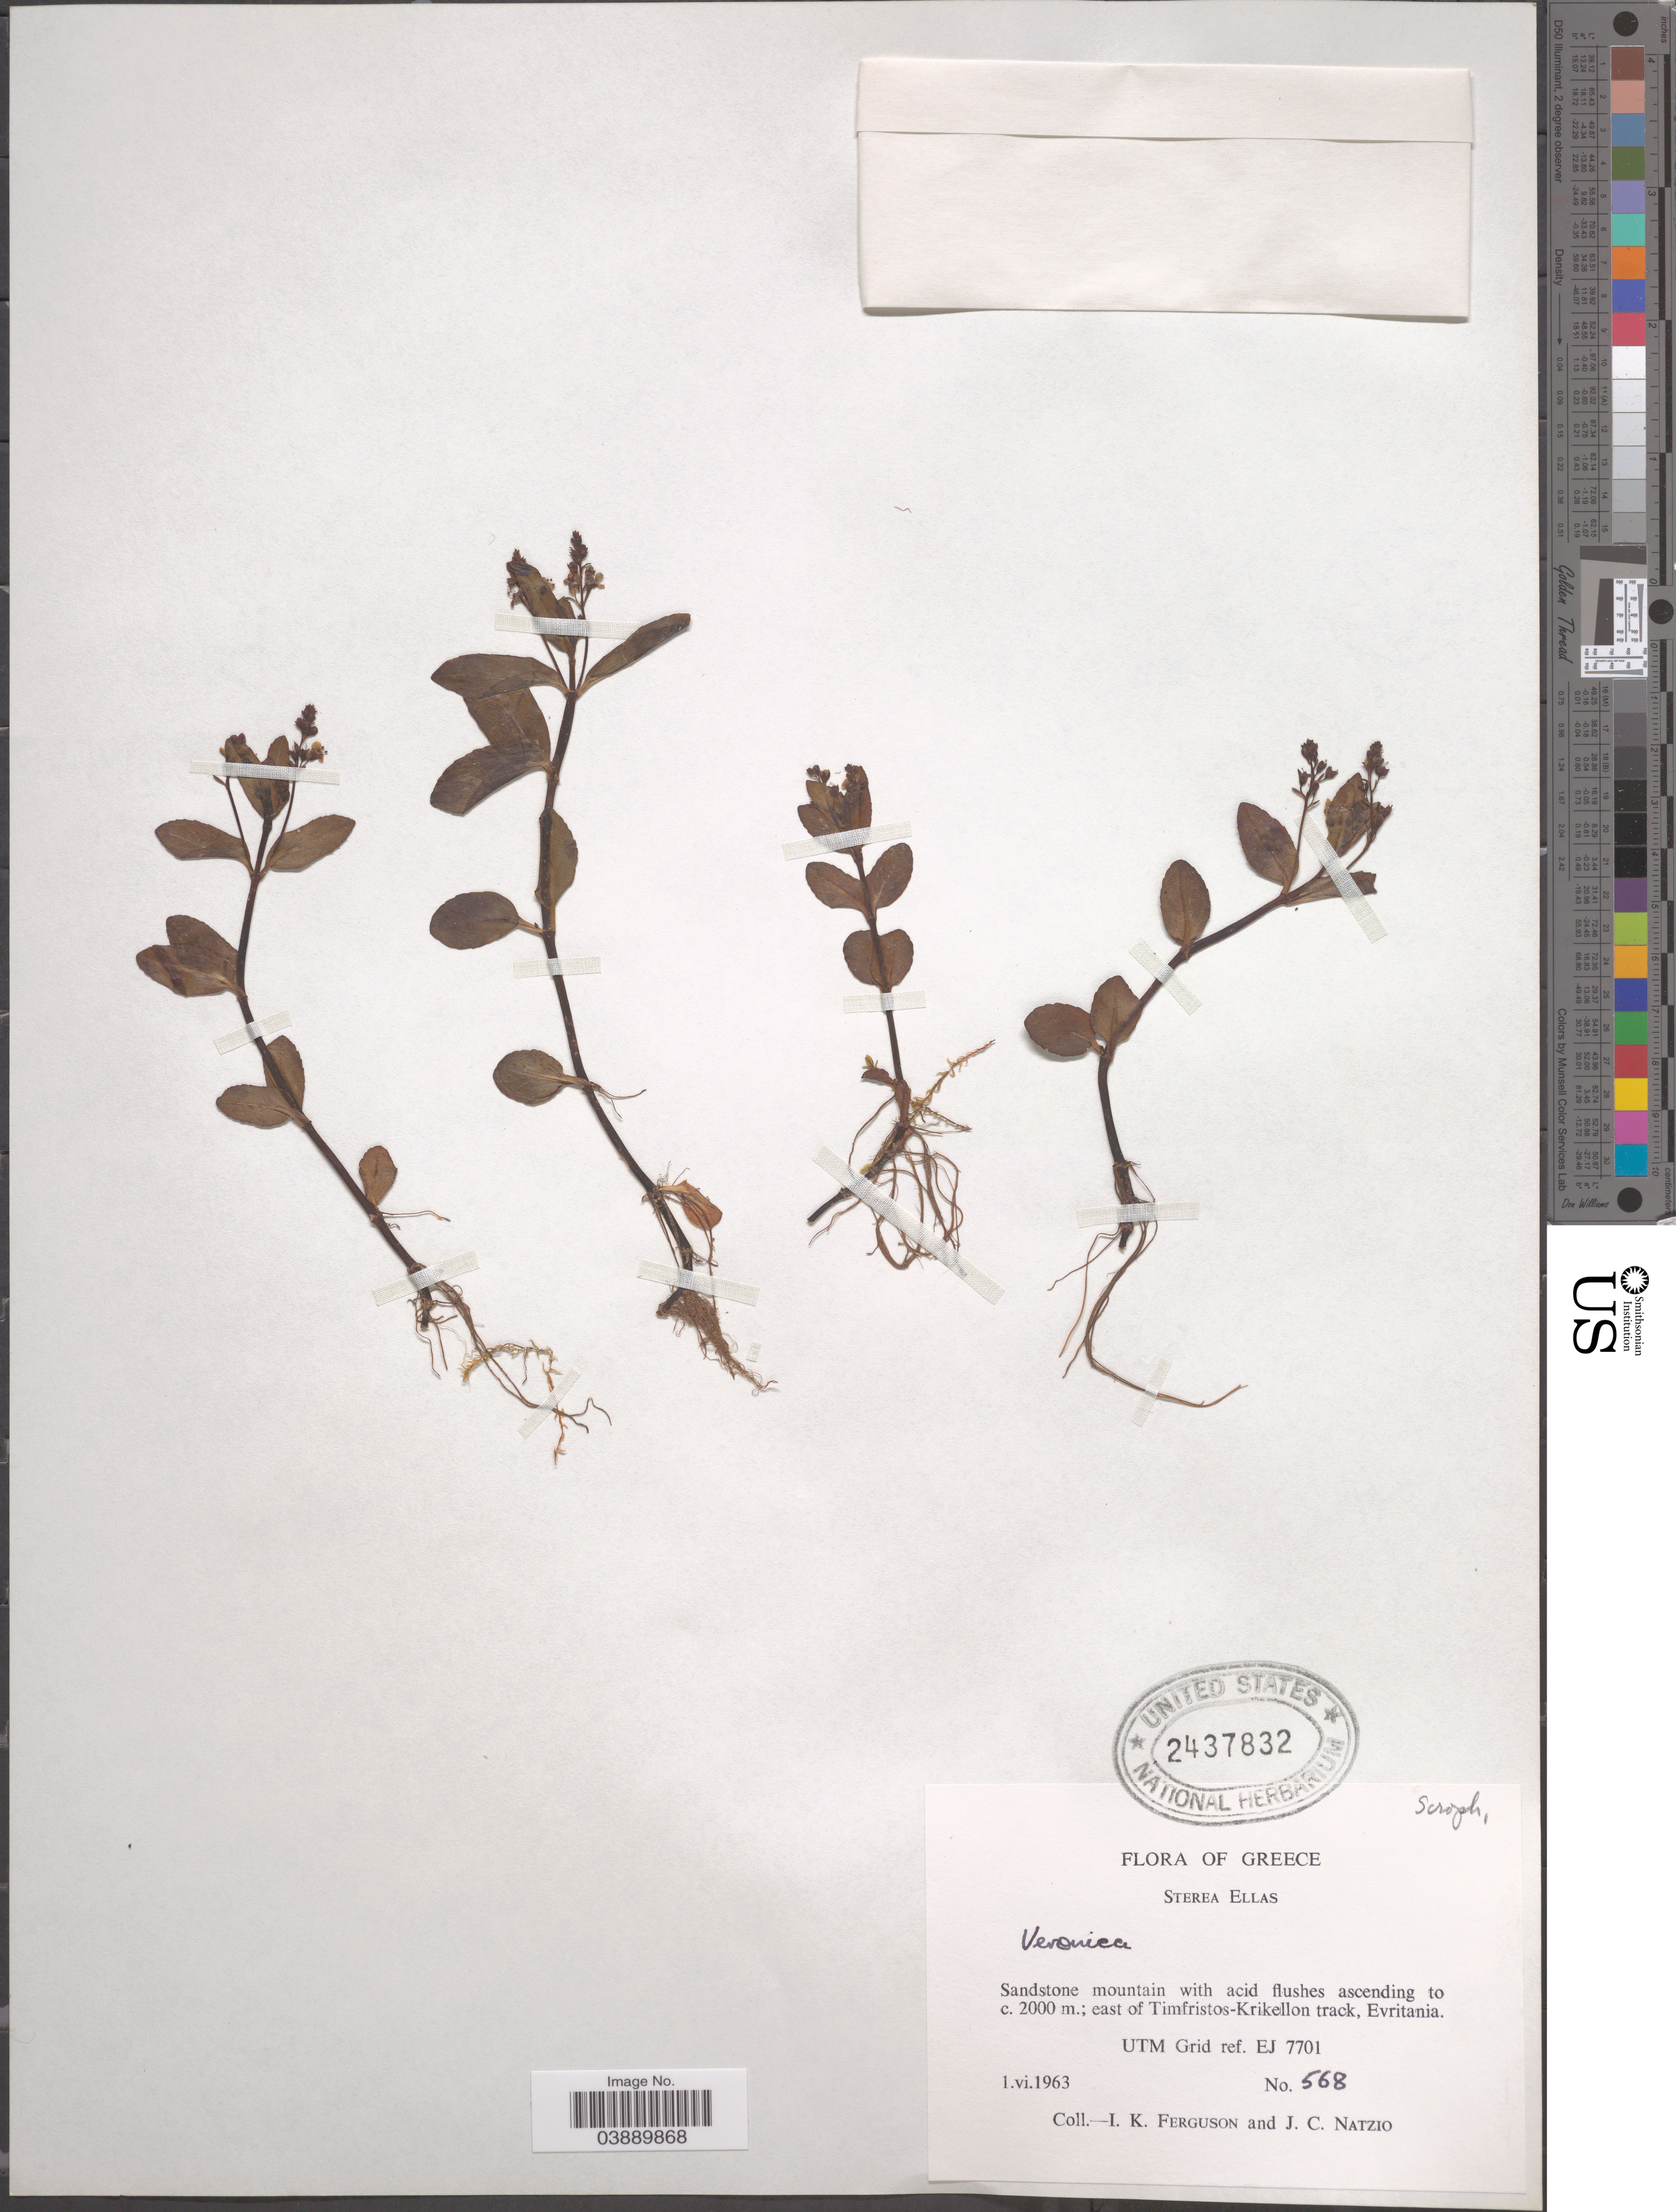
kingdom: Plantae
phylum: Tracheophyta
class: Magnoliopsida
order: Lamiales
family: Plantaginaceae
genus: Veronica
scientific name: Veronica beccabunga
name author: L.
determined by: Albach, Dirk C.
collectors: I. K. Ferguson & J. Natzio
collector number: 568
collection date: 1963-06-01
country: Greece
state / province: Central Greece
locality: Sterea Ellas. Sandstone mountain; east of Timfristos-Krikellon track, Evritania. UTM Grid ref. EJ 7701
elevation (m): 2000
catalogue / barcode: US 2437832